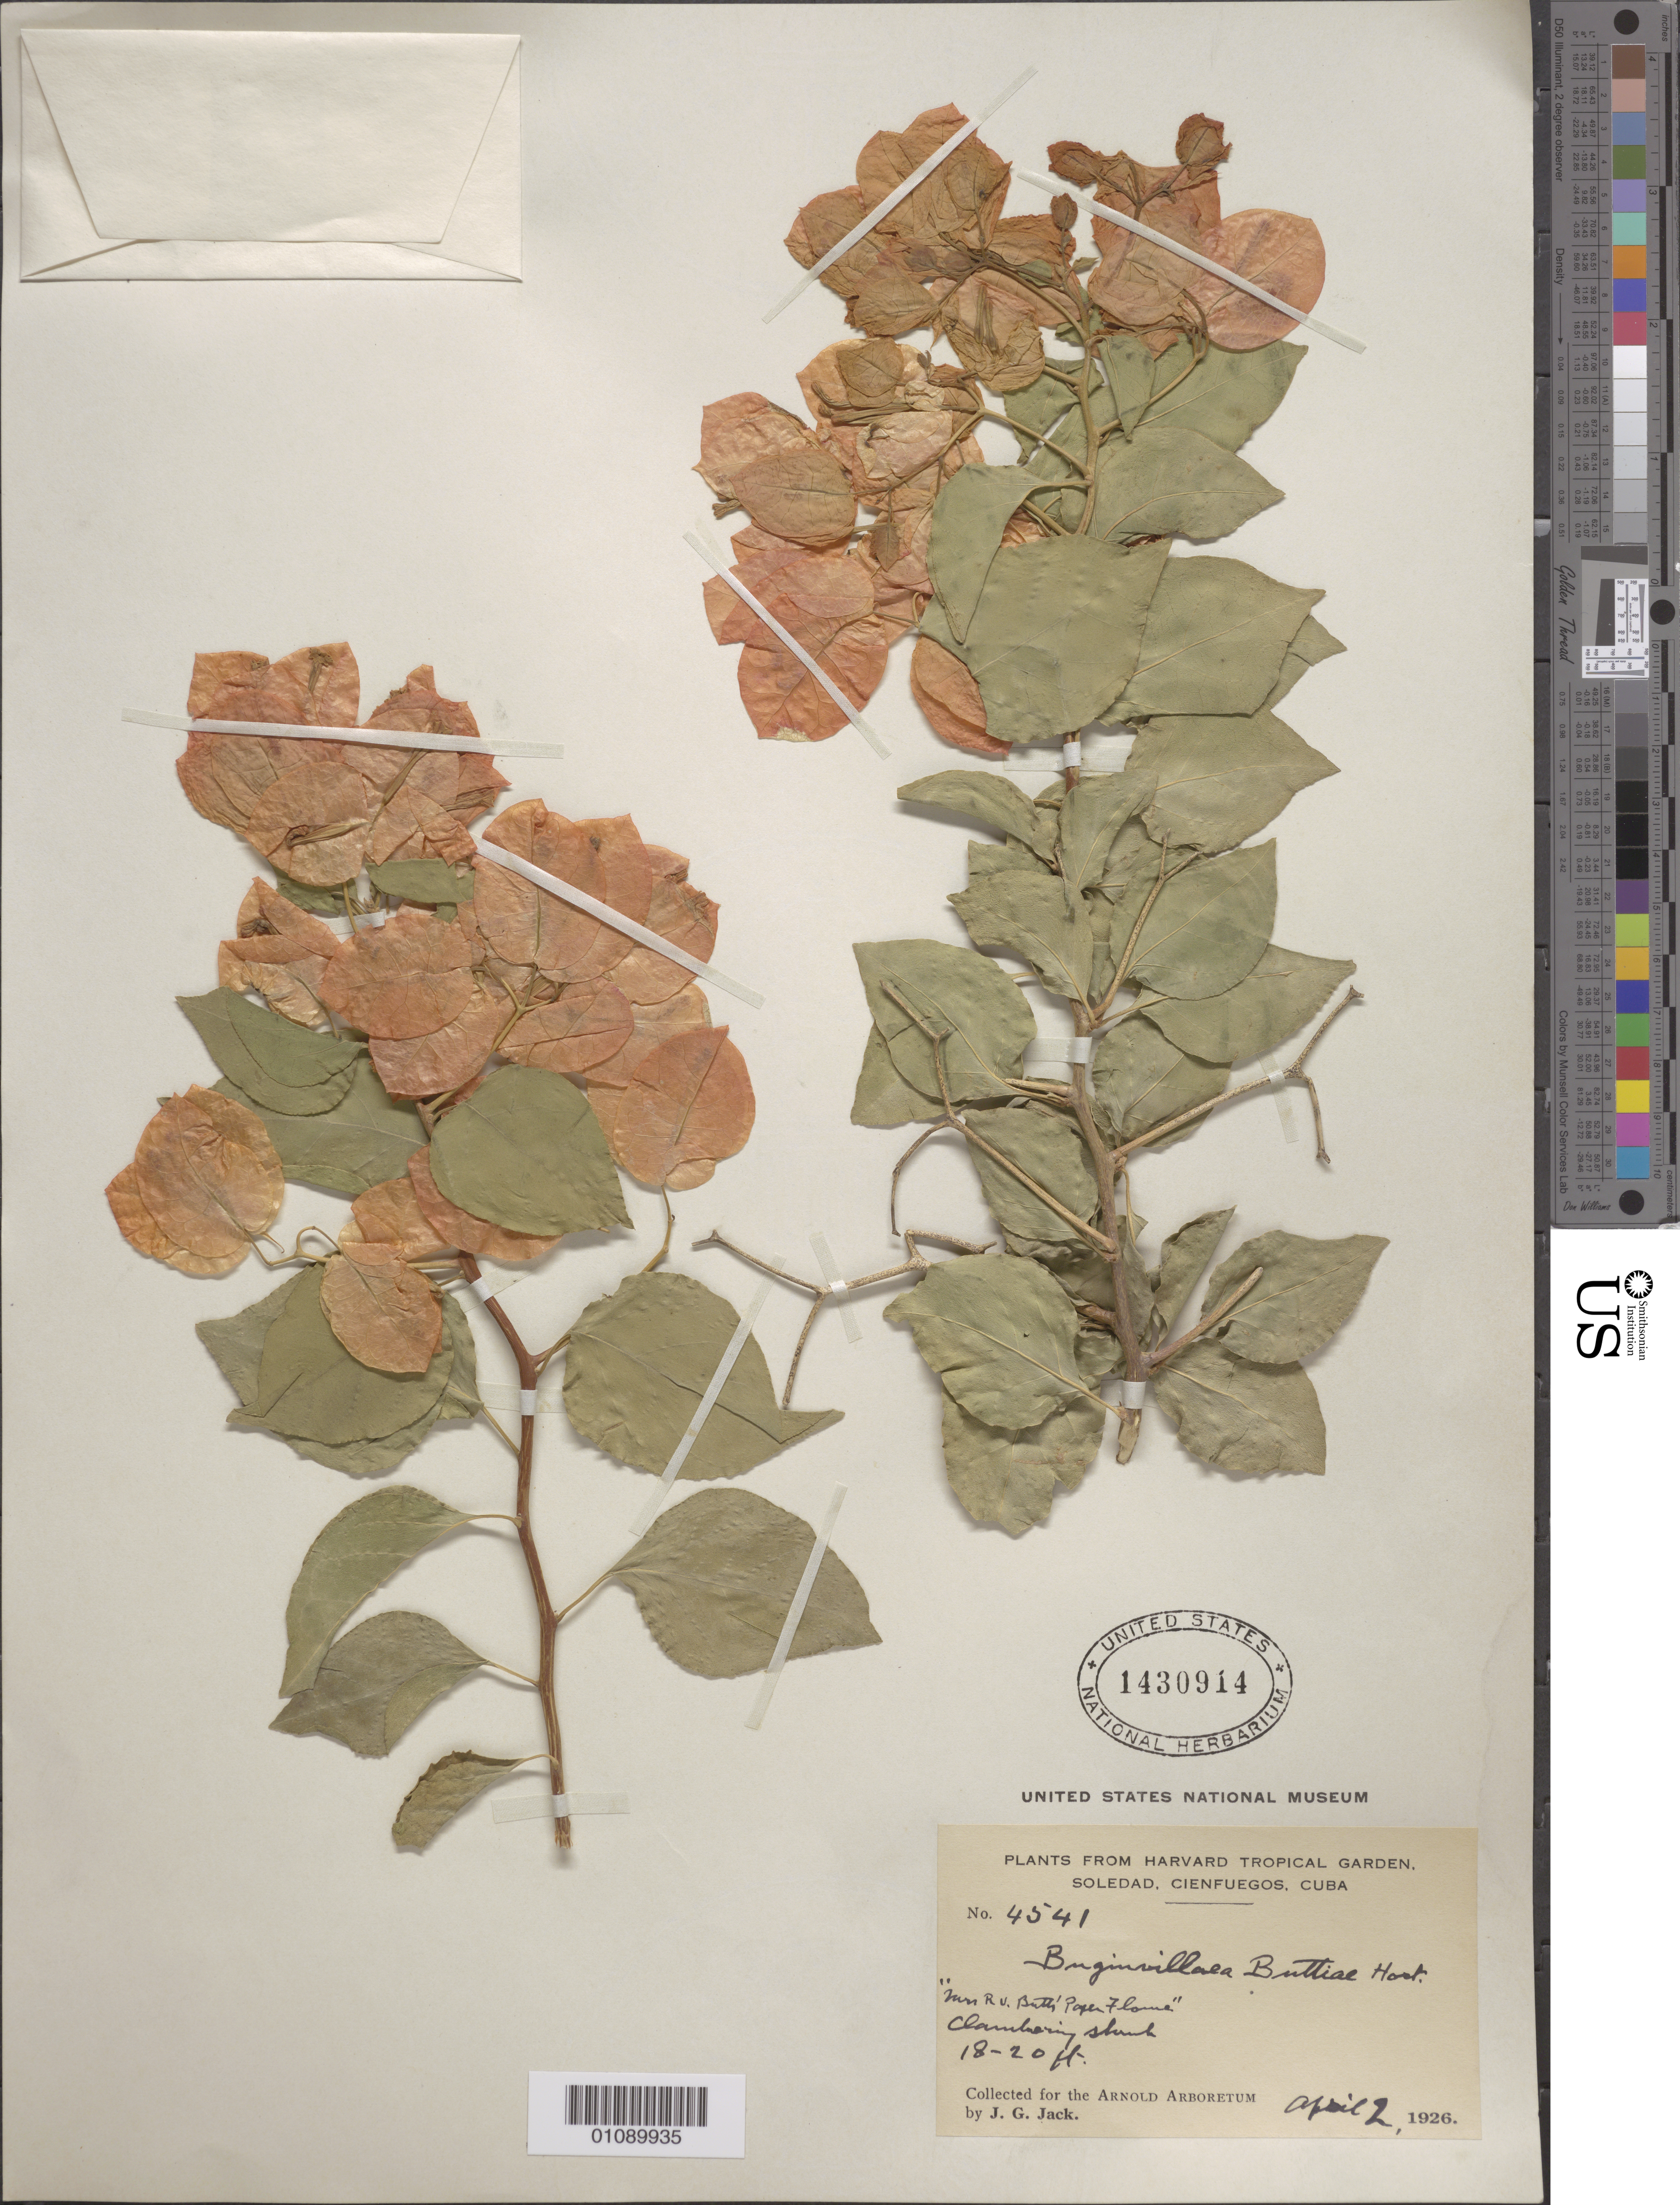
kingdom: Plantae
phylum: Tracheophyta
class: Magnoliopsida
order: Caryophyllales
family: Nyctaginaceae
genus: Bougainvillea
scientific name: Bougainvillea buttiana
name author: Holttum & Standl.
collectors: J. G. Jack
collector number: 4541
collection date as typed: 02 Apr 1926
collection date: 1926-04-02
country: Cuba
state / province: Cienfuegos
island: Cuba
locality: Cienfuegos, Soledad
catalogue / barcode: US 1430914